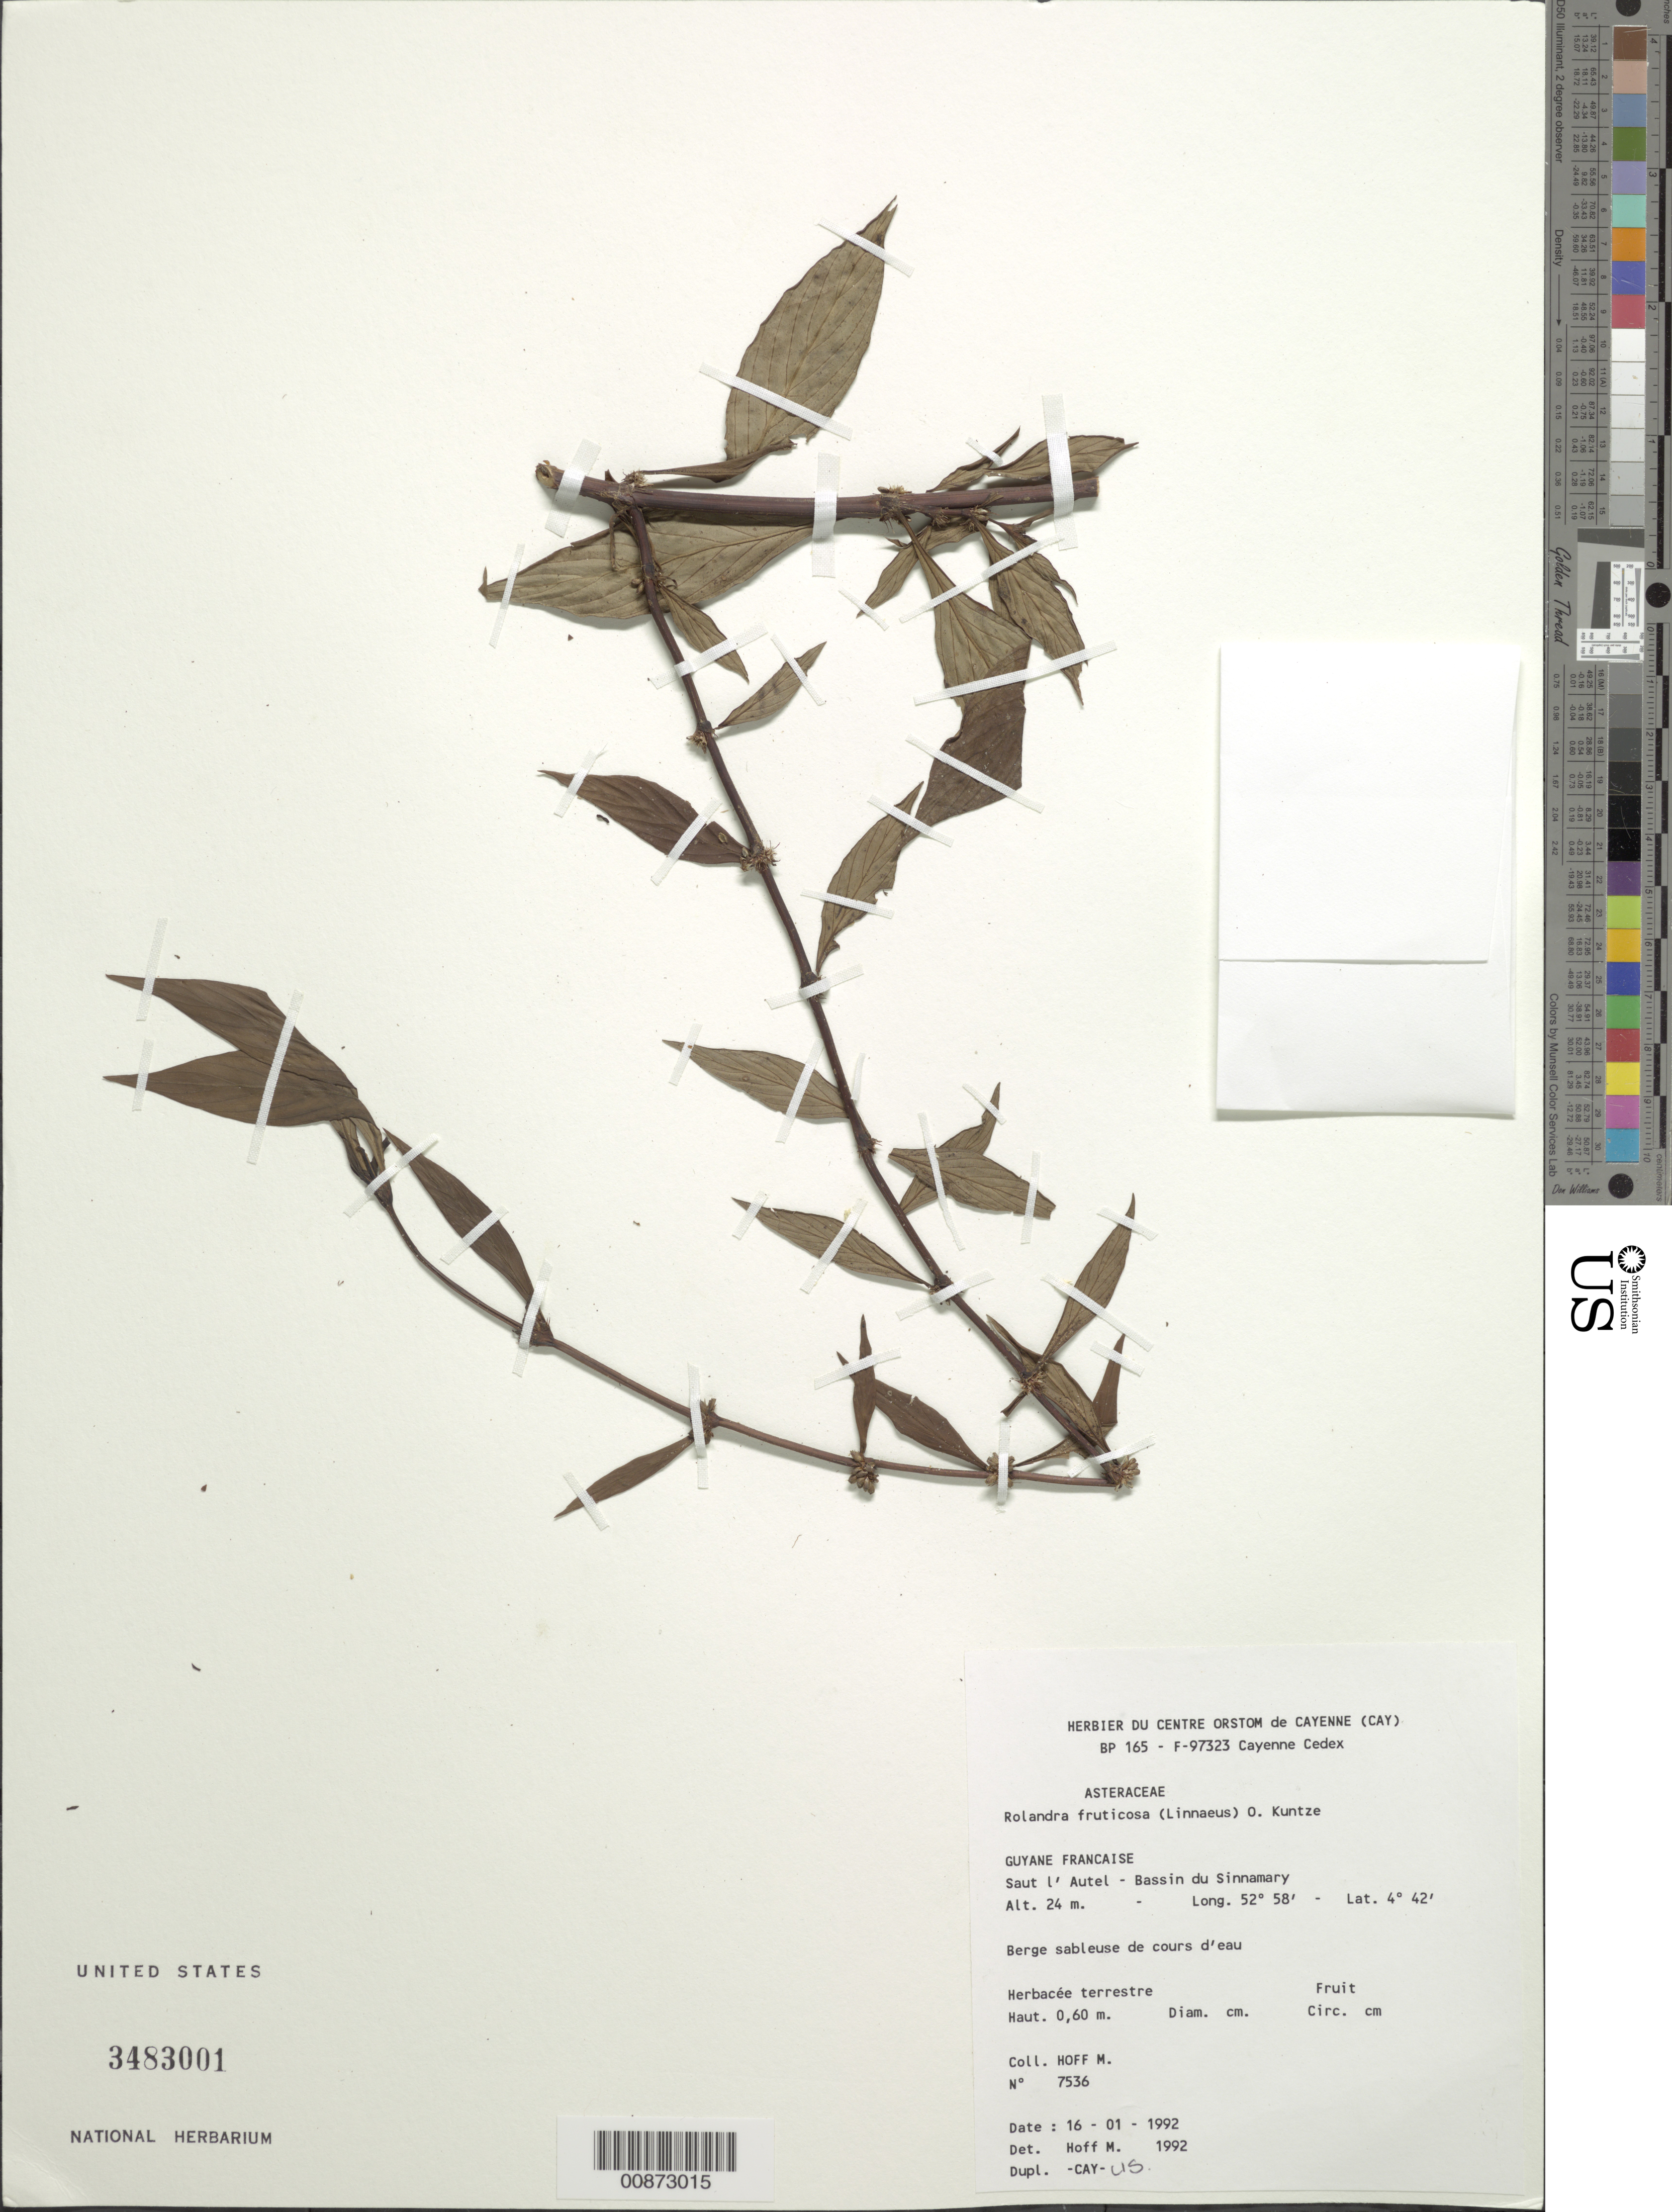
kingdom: Plantae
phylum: Tracheophyta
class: Magnoliopsida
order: Asterales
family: Asteraceae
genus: Rolandra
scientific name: Rolandra fruticosa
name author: (L.) Kuntze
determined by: Hoff, M.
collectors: M. Hoff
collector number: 7536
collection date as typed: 16-Jan-92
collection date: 1992-01-16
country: French Guiana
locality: Saut l'Autel, Bassin du Sinnamary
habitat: Berge sableuse de cours d'eau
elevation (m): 24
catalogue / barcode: US 3483001